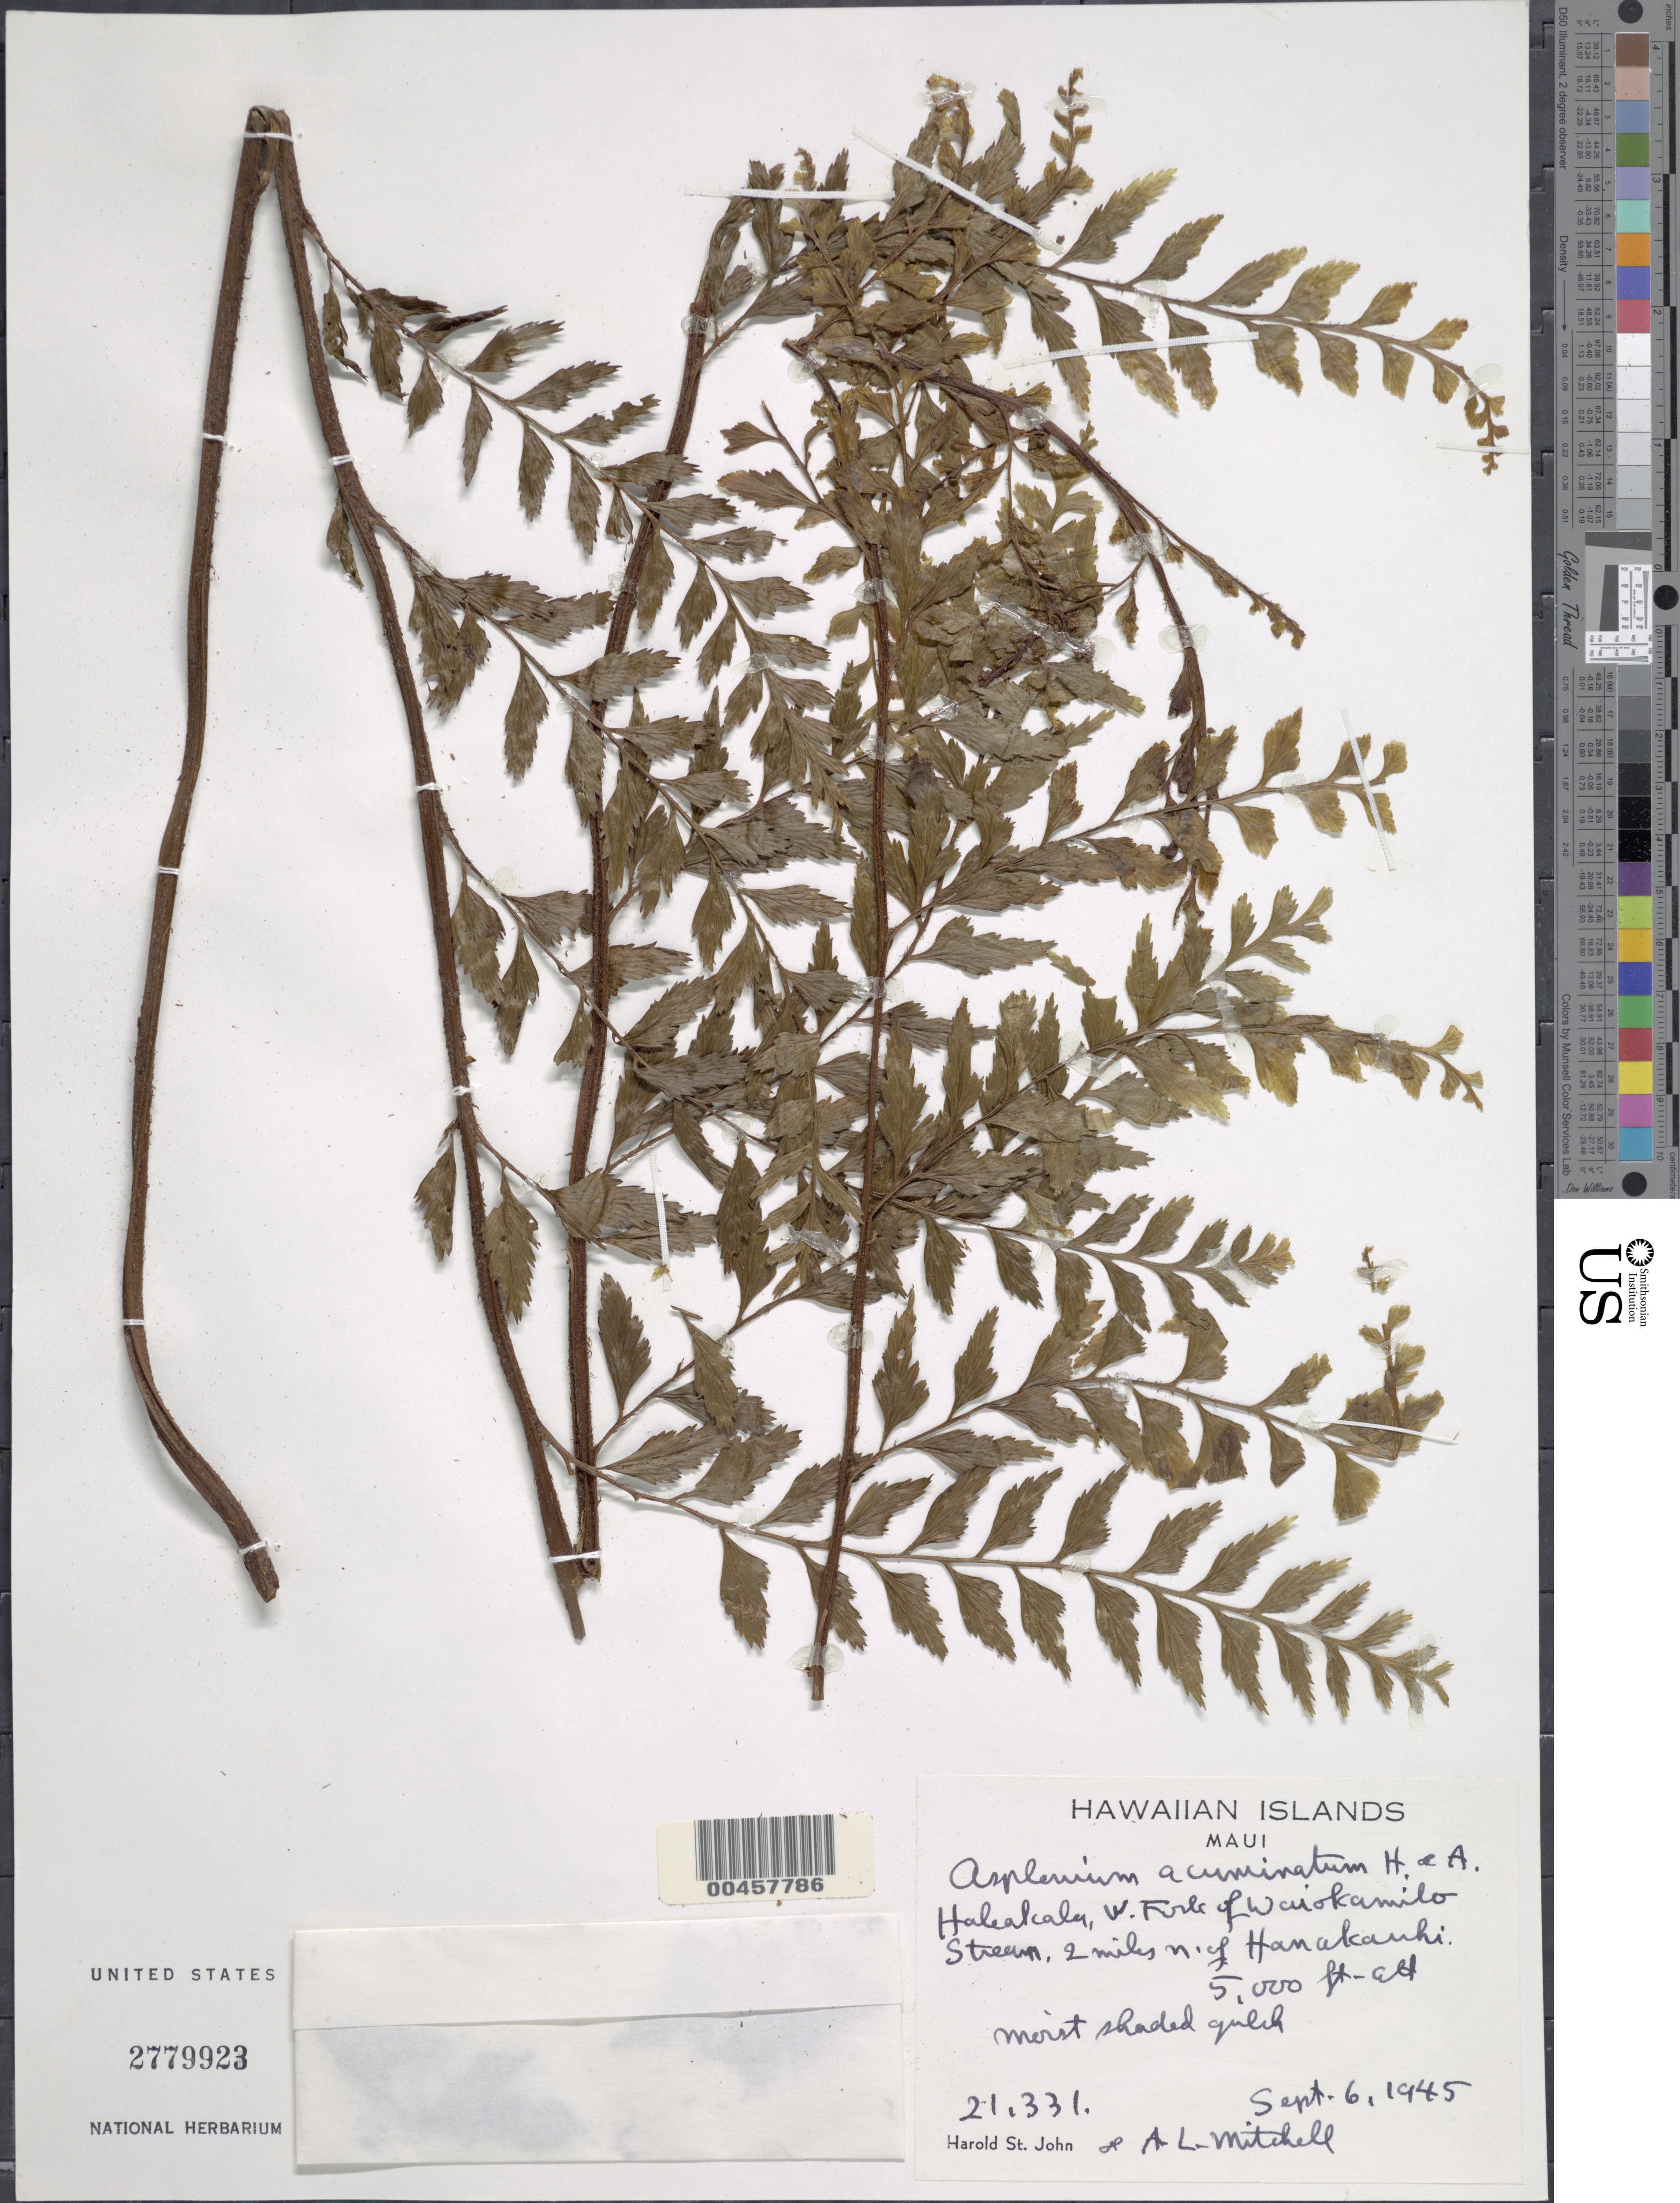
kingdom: Plantae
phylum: Tracheophyta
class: Polypodiopsida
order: Polypodiales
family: Aspleniaceae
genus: Asplenium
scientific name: Asplenium acuminatum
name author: Hook. & Arn.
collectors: H. St. John & A. Mitchell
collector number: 21331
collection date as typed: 6 Sep 1945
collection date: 1945-09-06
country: United States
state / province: Hawaii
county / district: Maui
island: Maui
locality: Haleakala, W. Fork of Waiokamilo Stream, 2 miles n. of Hanakauhi.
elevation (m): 1524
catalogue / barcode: US 2779923